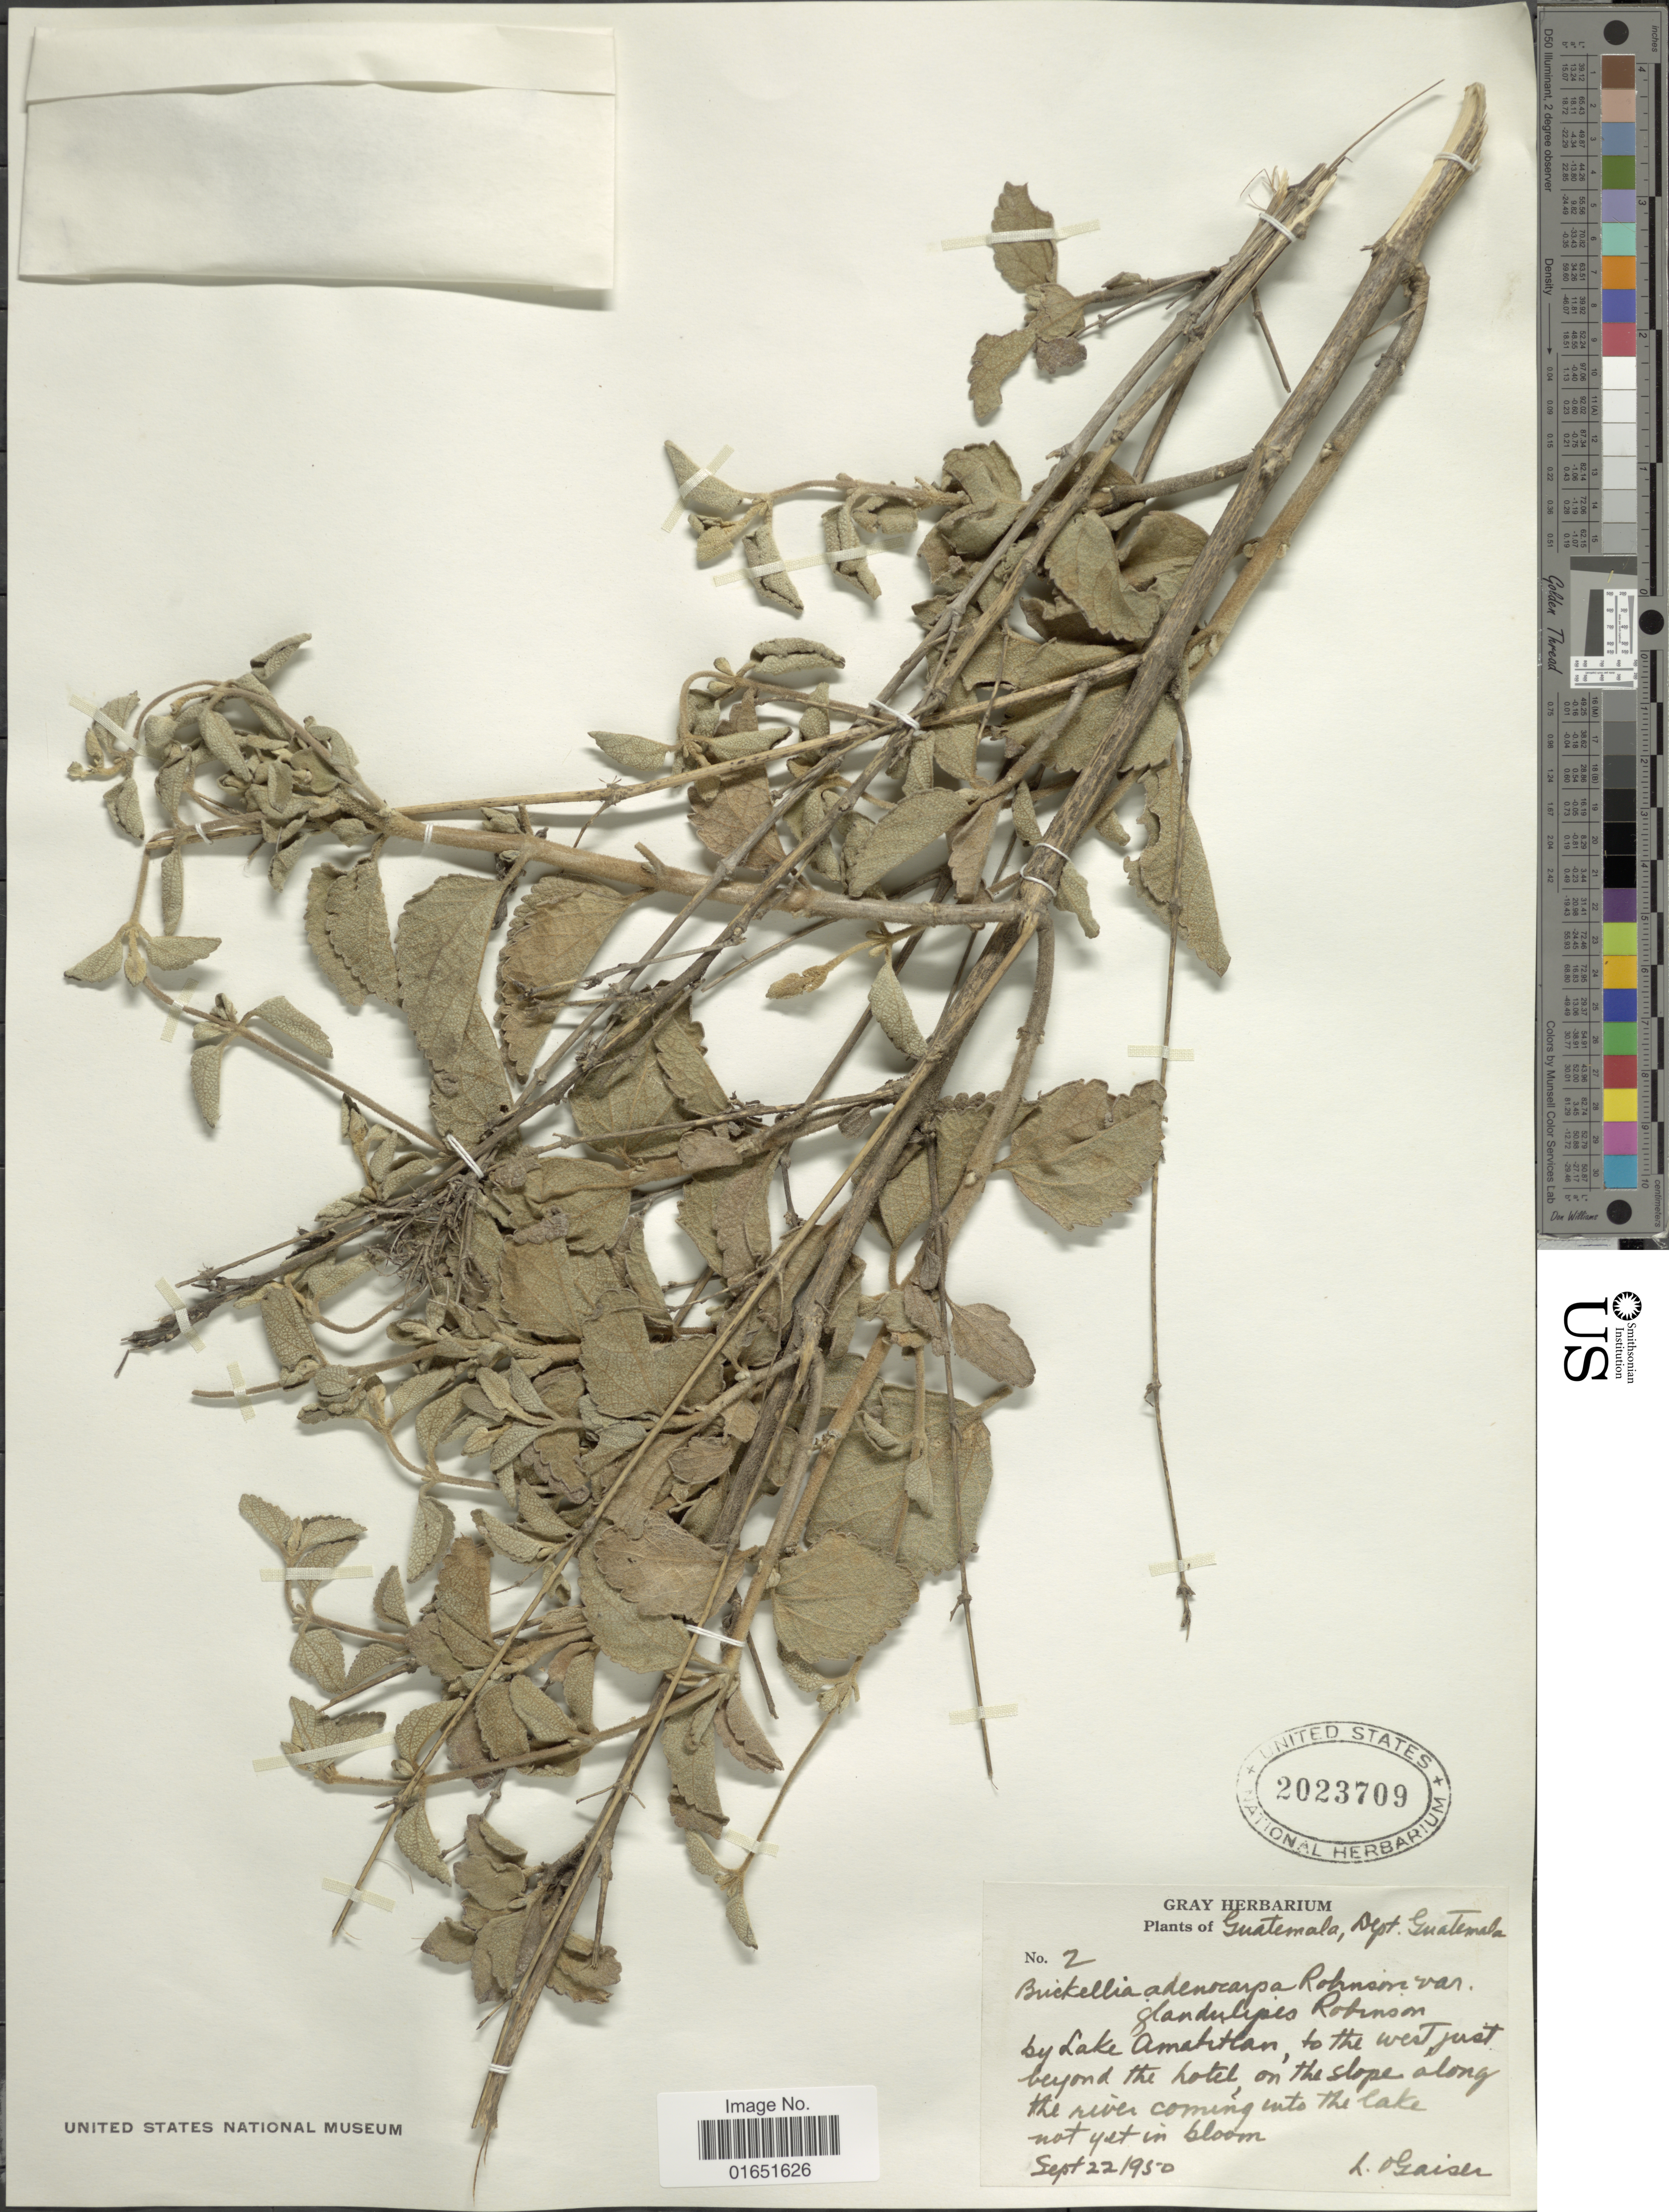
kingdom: Plantae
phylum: Tracheophyta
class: Magnoliopsida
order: Asterales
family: Asteraceae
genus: Brickellia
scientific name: Brickellia adenocarpa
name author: B.L. Rob.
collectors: L. Gaiser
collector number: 2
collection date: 1950-09-22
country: Guatemala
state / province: Guatemala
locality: Dept. Guatemala, by Lake Amatitlan, to the west just beyond the hotel, on the slope along the river oming into the lake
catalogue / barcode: US 2023709